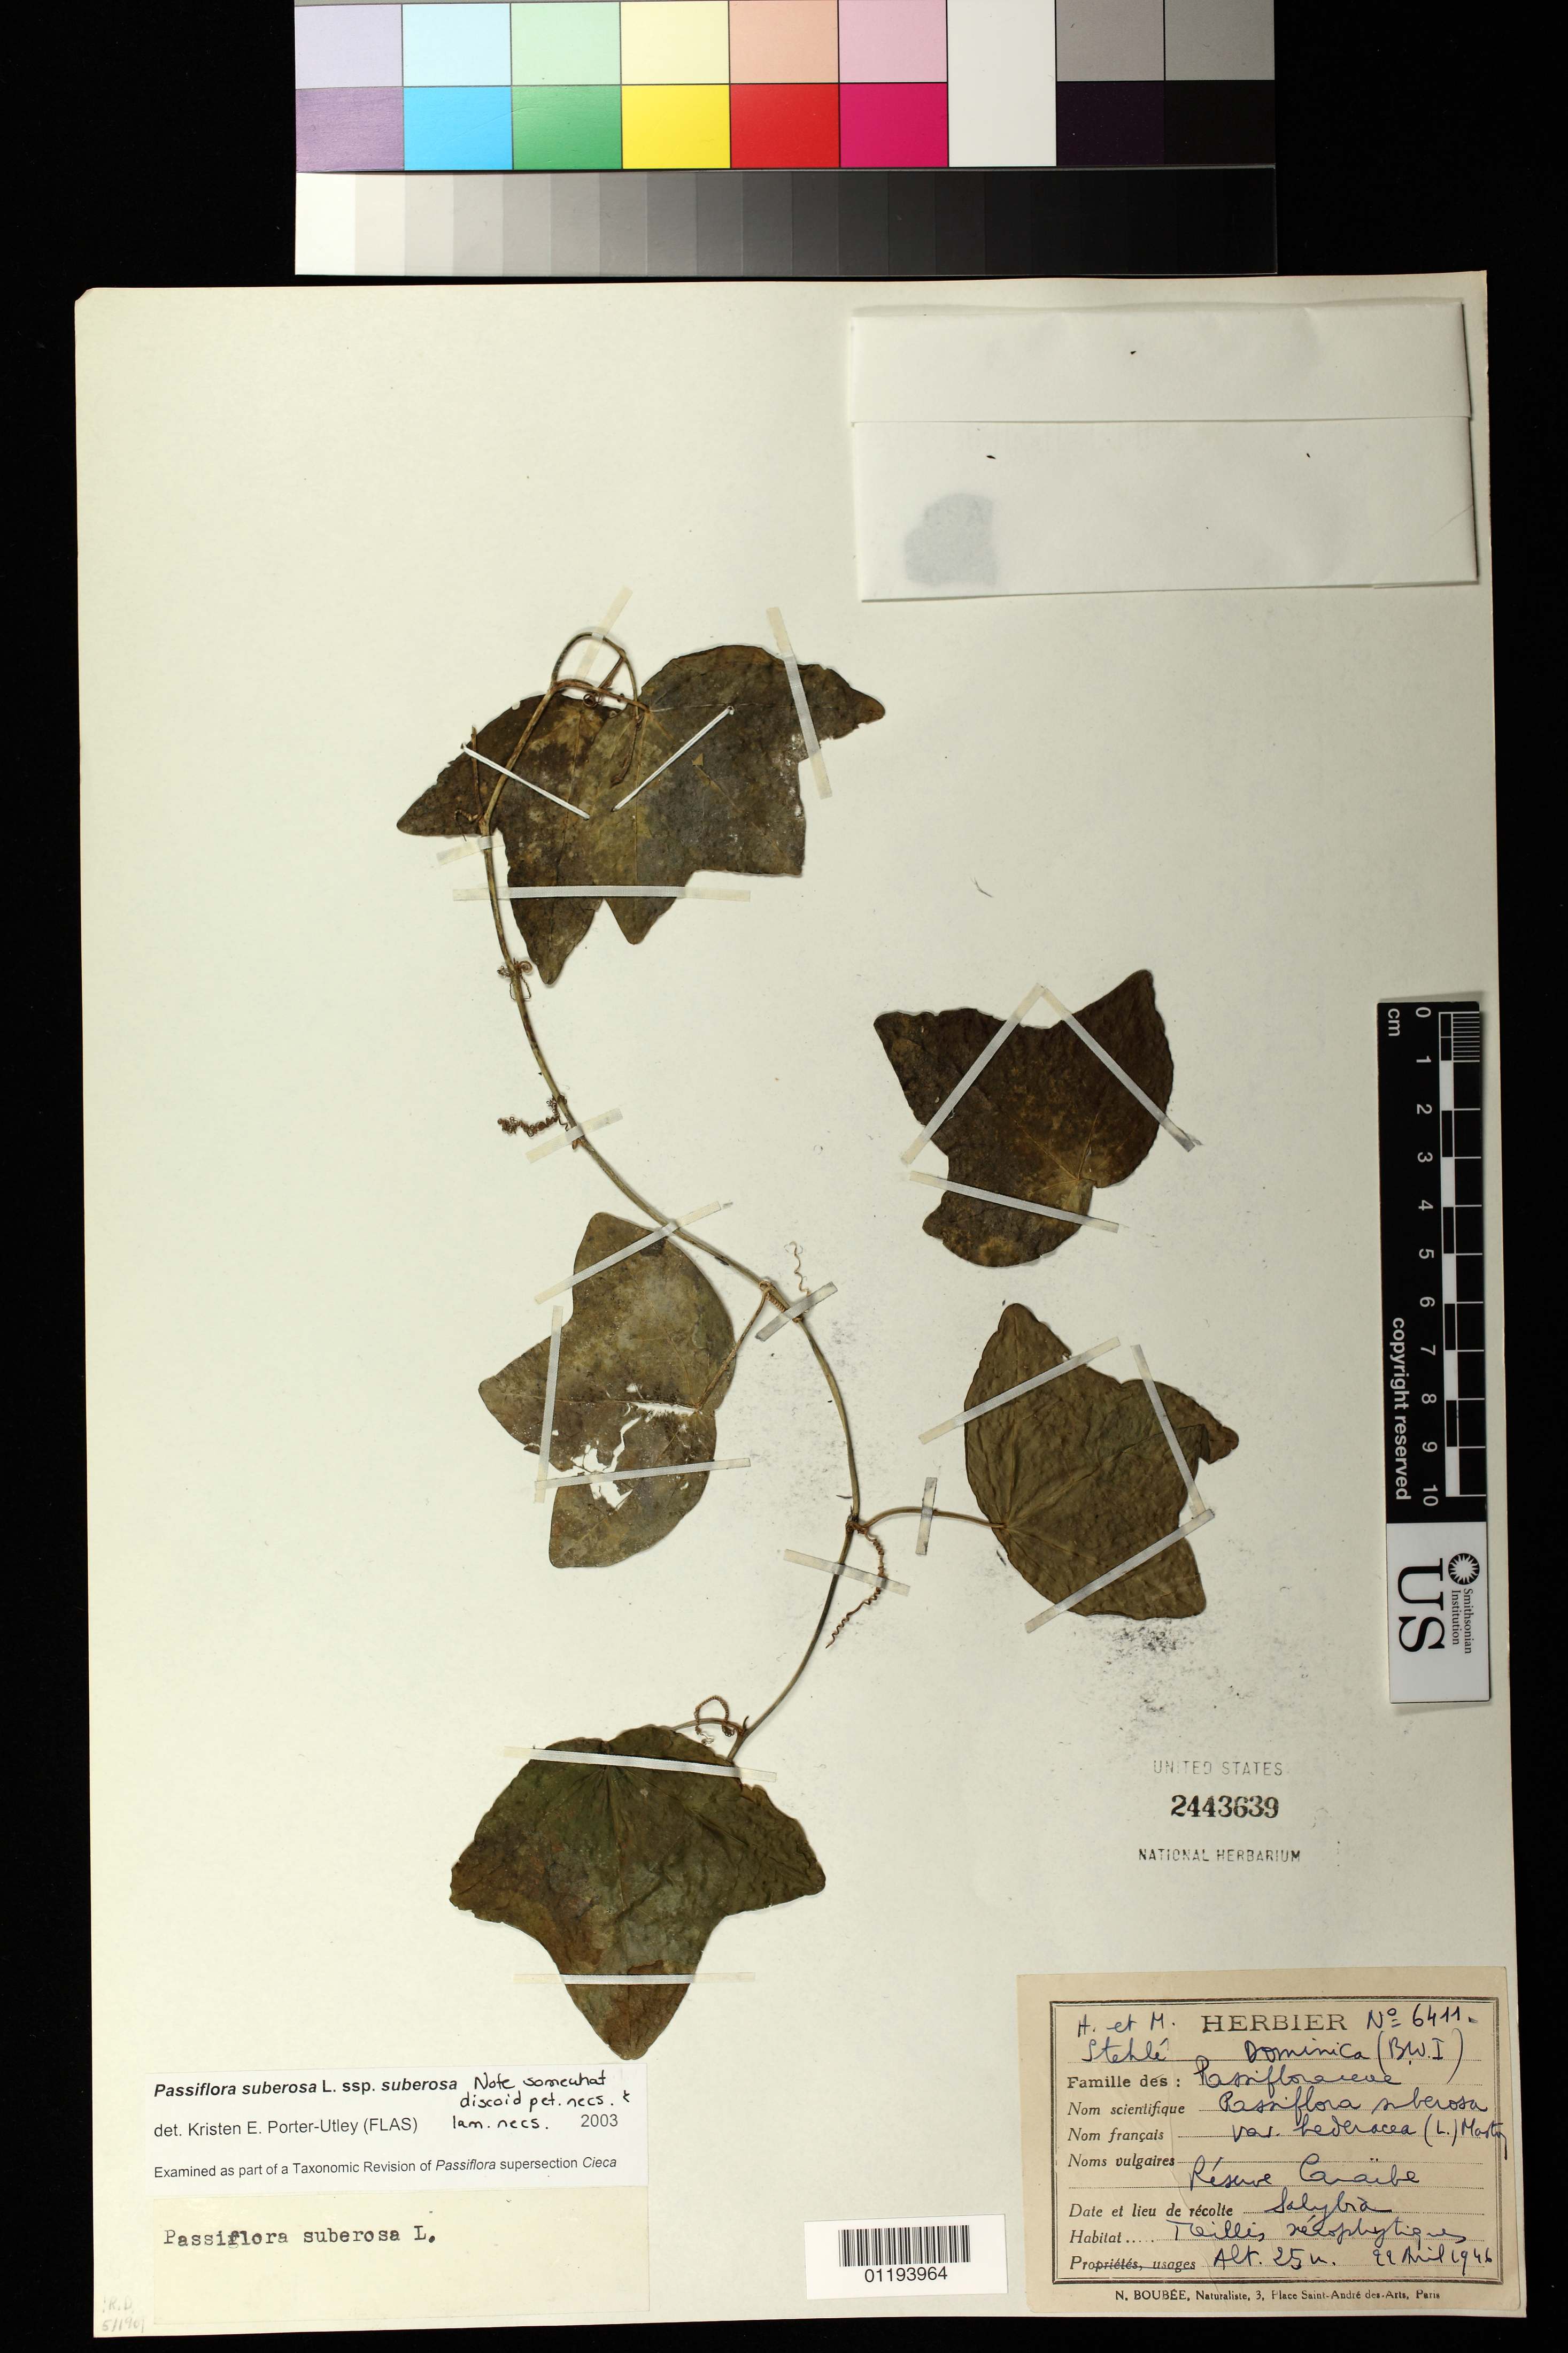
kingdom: Plantae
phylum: Tracheophyta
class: Magnoliopsida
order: Malpighiales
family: Passifloraceae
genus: Passiflora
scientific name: Passiflora suberosa subsp. suberosa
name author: L.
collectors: H. Stehlé & M. Stehlé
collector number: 6411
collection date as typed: Apr 22 1946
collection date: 1946-04-22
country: Dominica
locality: Reserve Caraibe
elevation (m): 25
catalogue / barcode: US 2443639